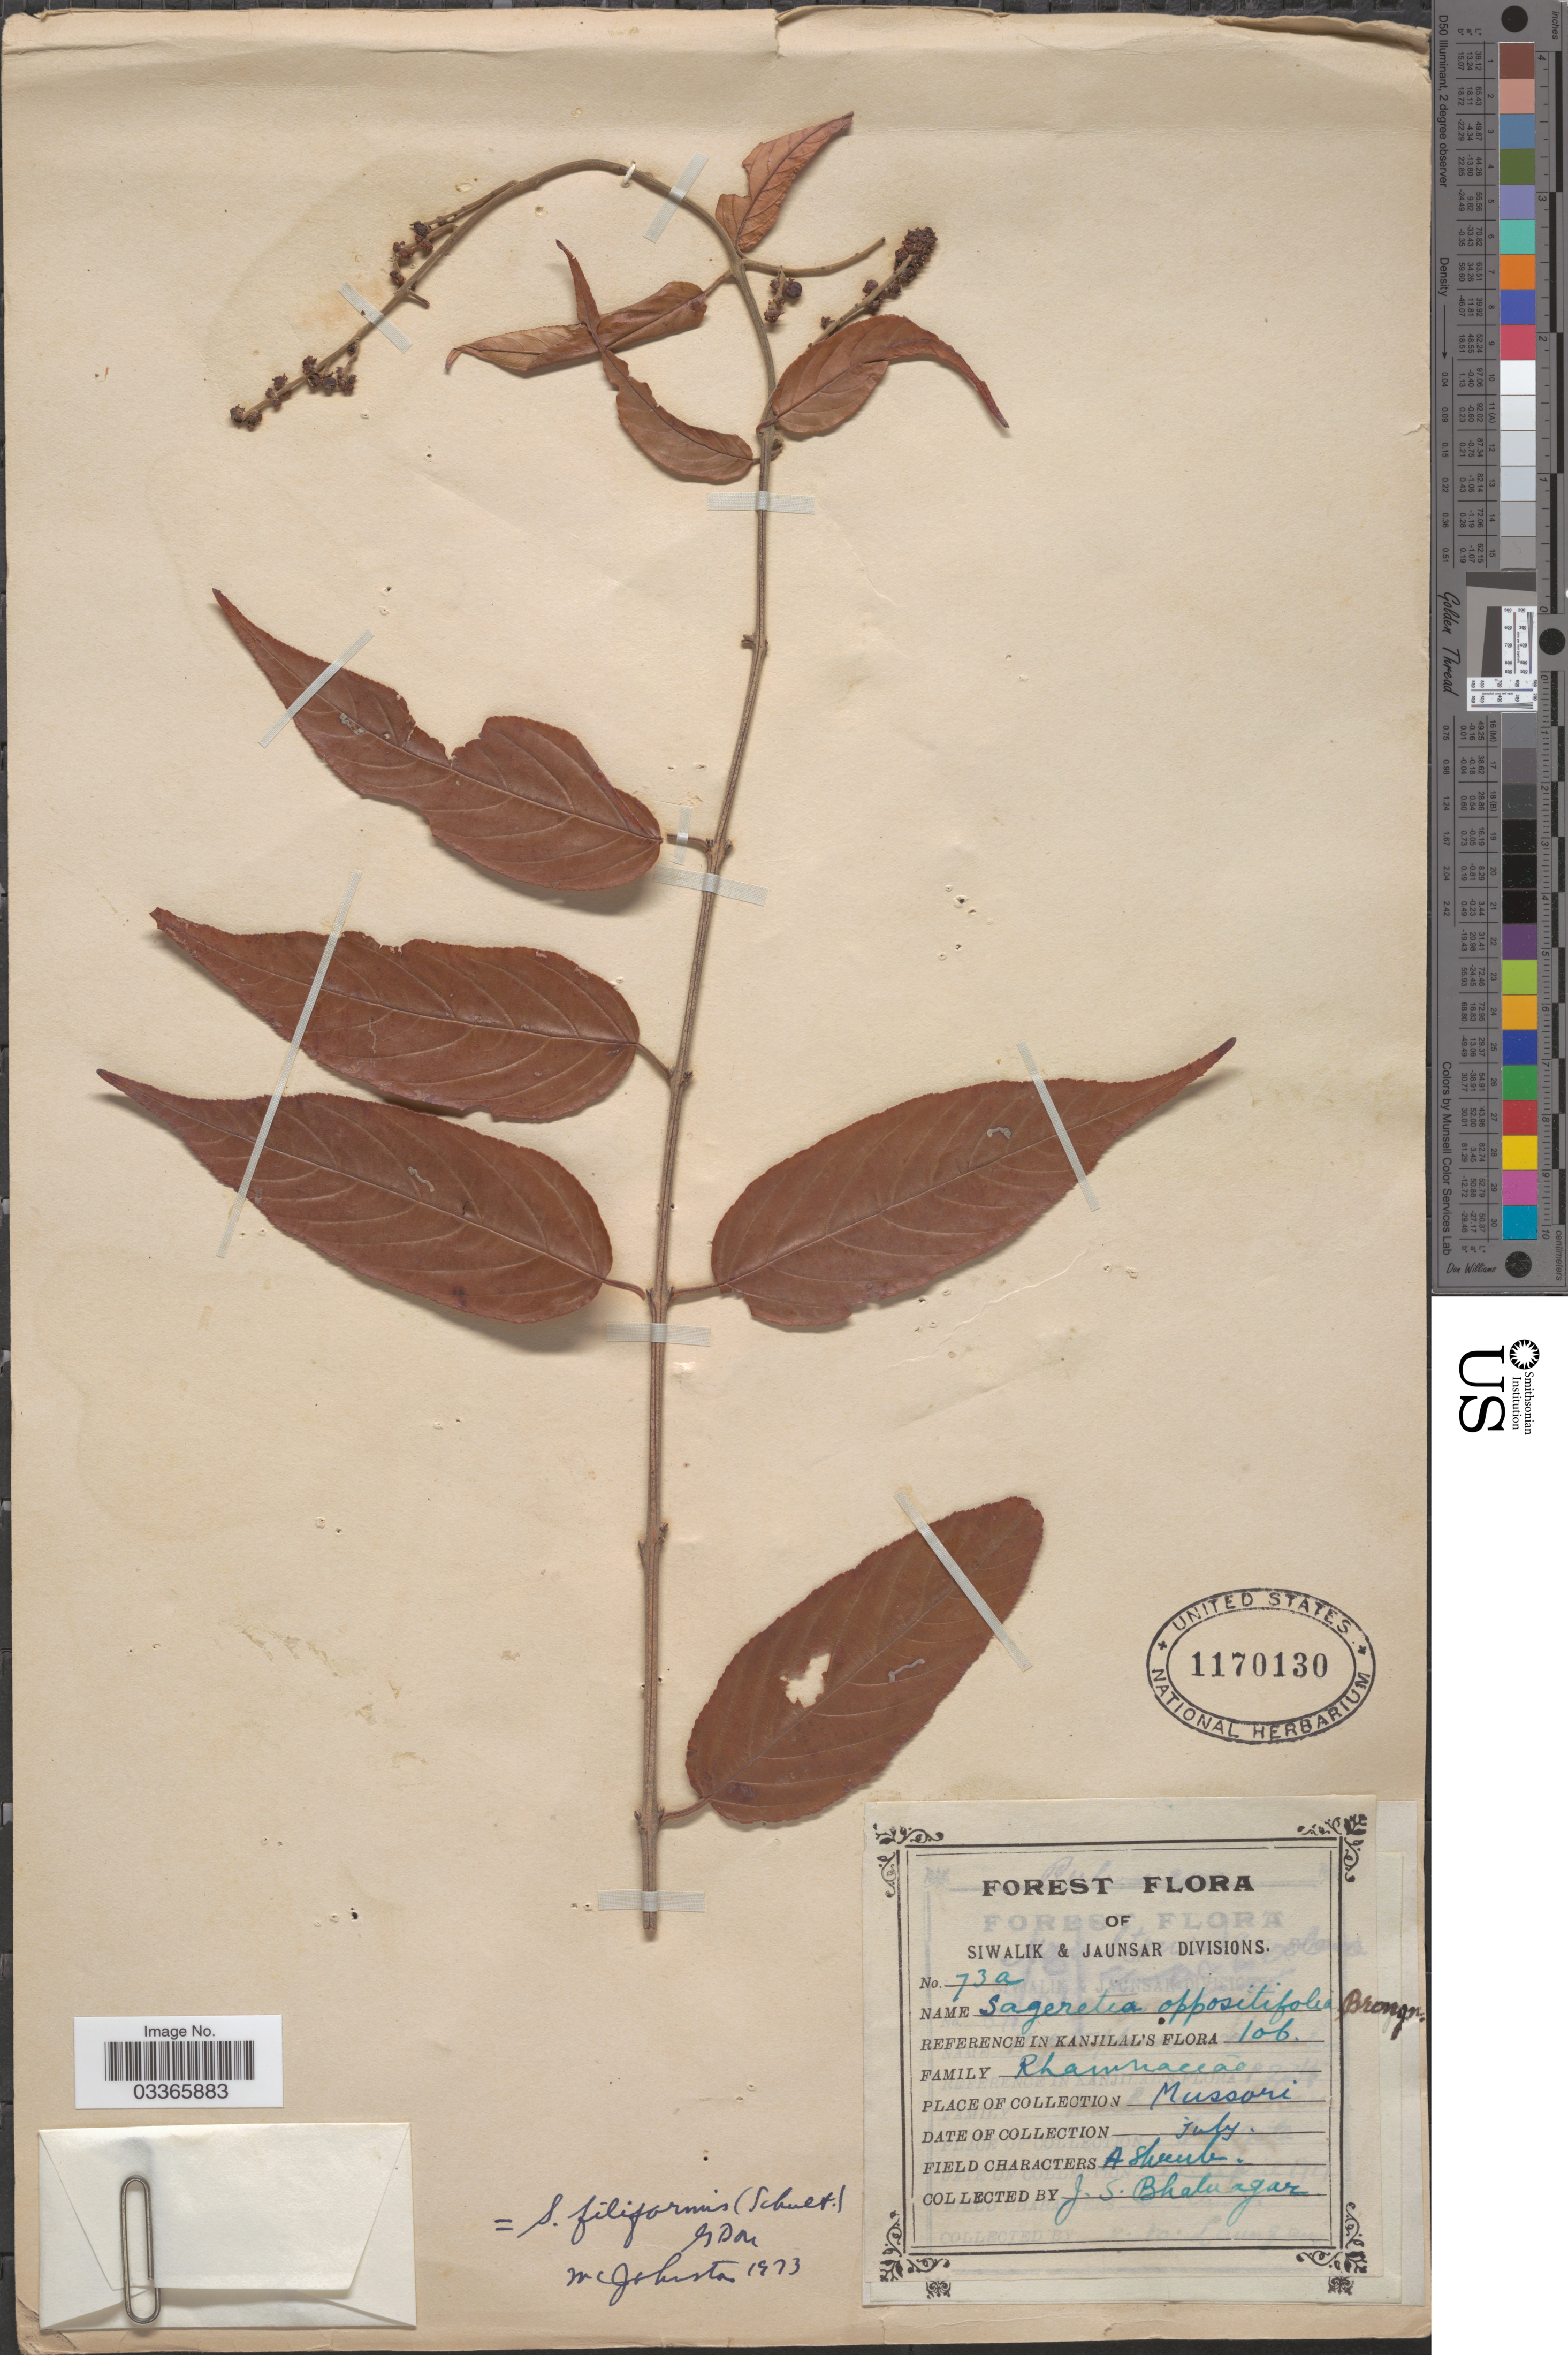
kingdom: Plantae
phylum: Tracheophyta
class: Magnoliopsida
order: Rosales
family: Rhamnaceae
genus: Sageretia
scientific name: Sageretia filiformis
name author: (Roth) G. Don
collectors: J. Bhatuagar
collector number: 73a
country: India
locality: Siwalik & Jaunsar Divisions. Mussori.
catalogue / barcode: US 1170130